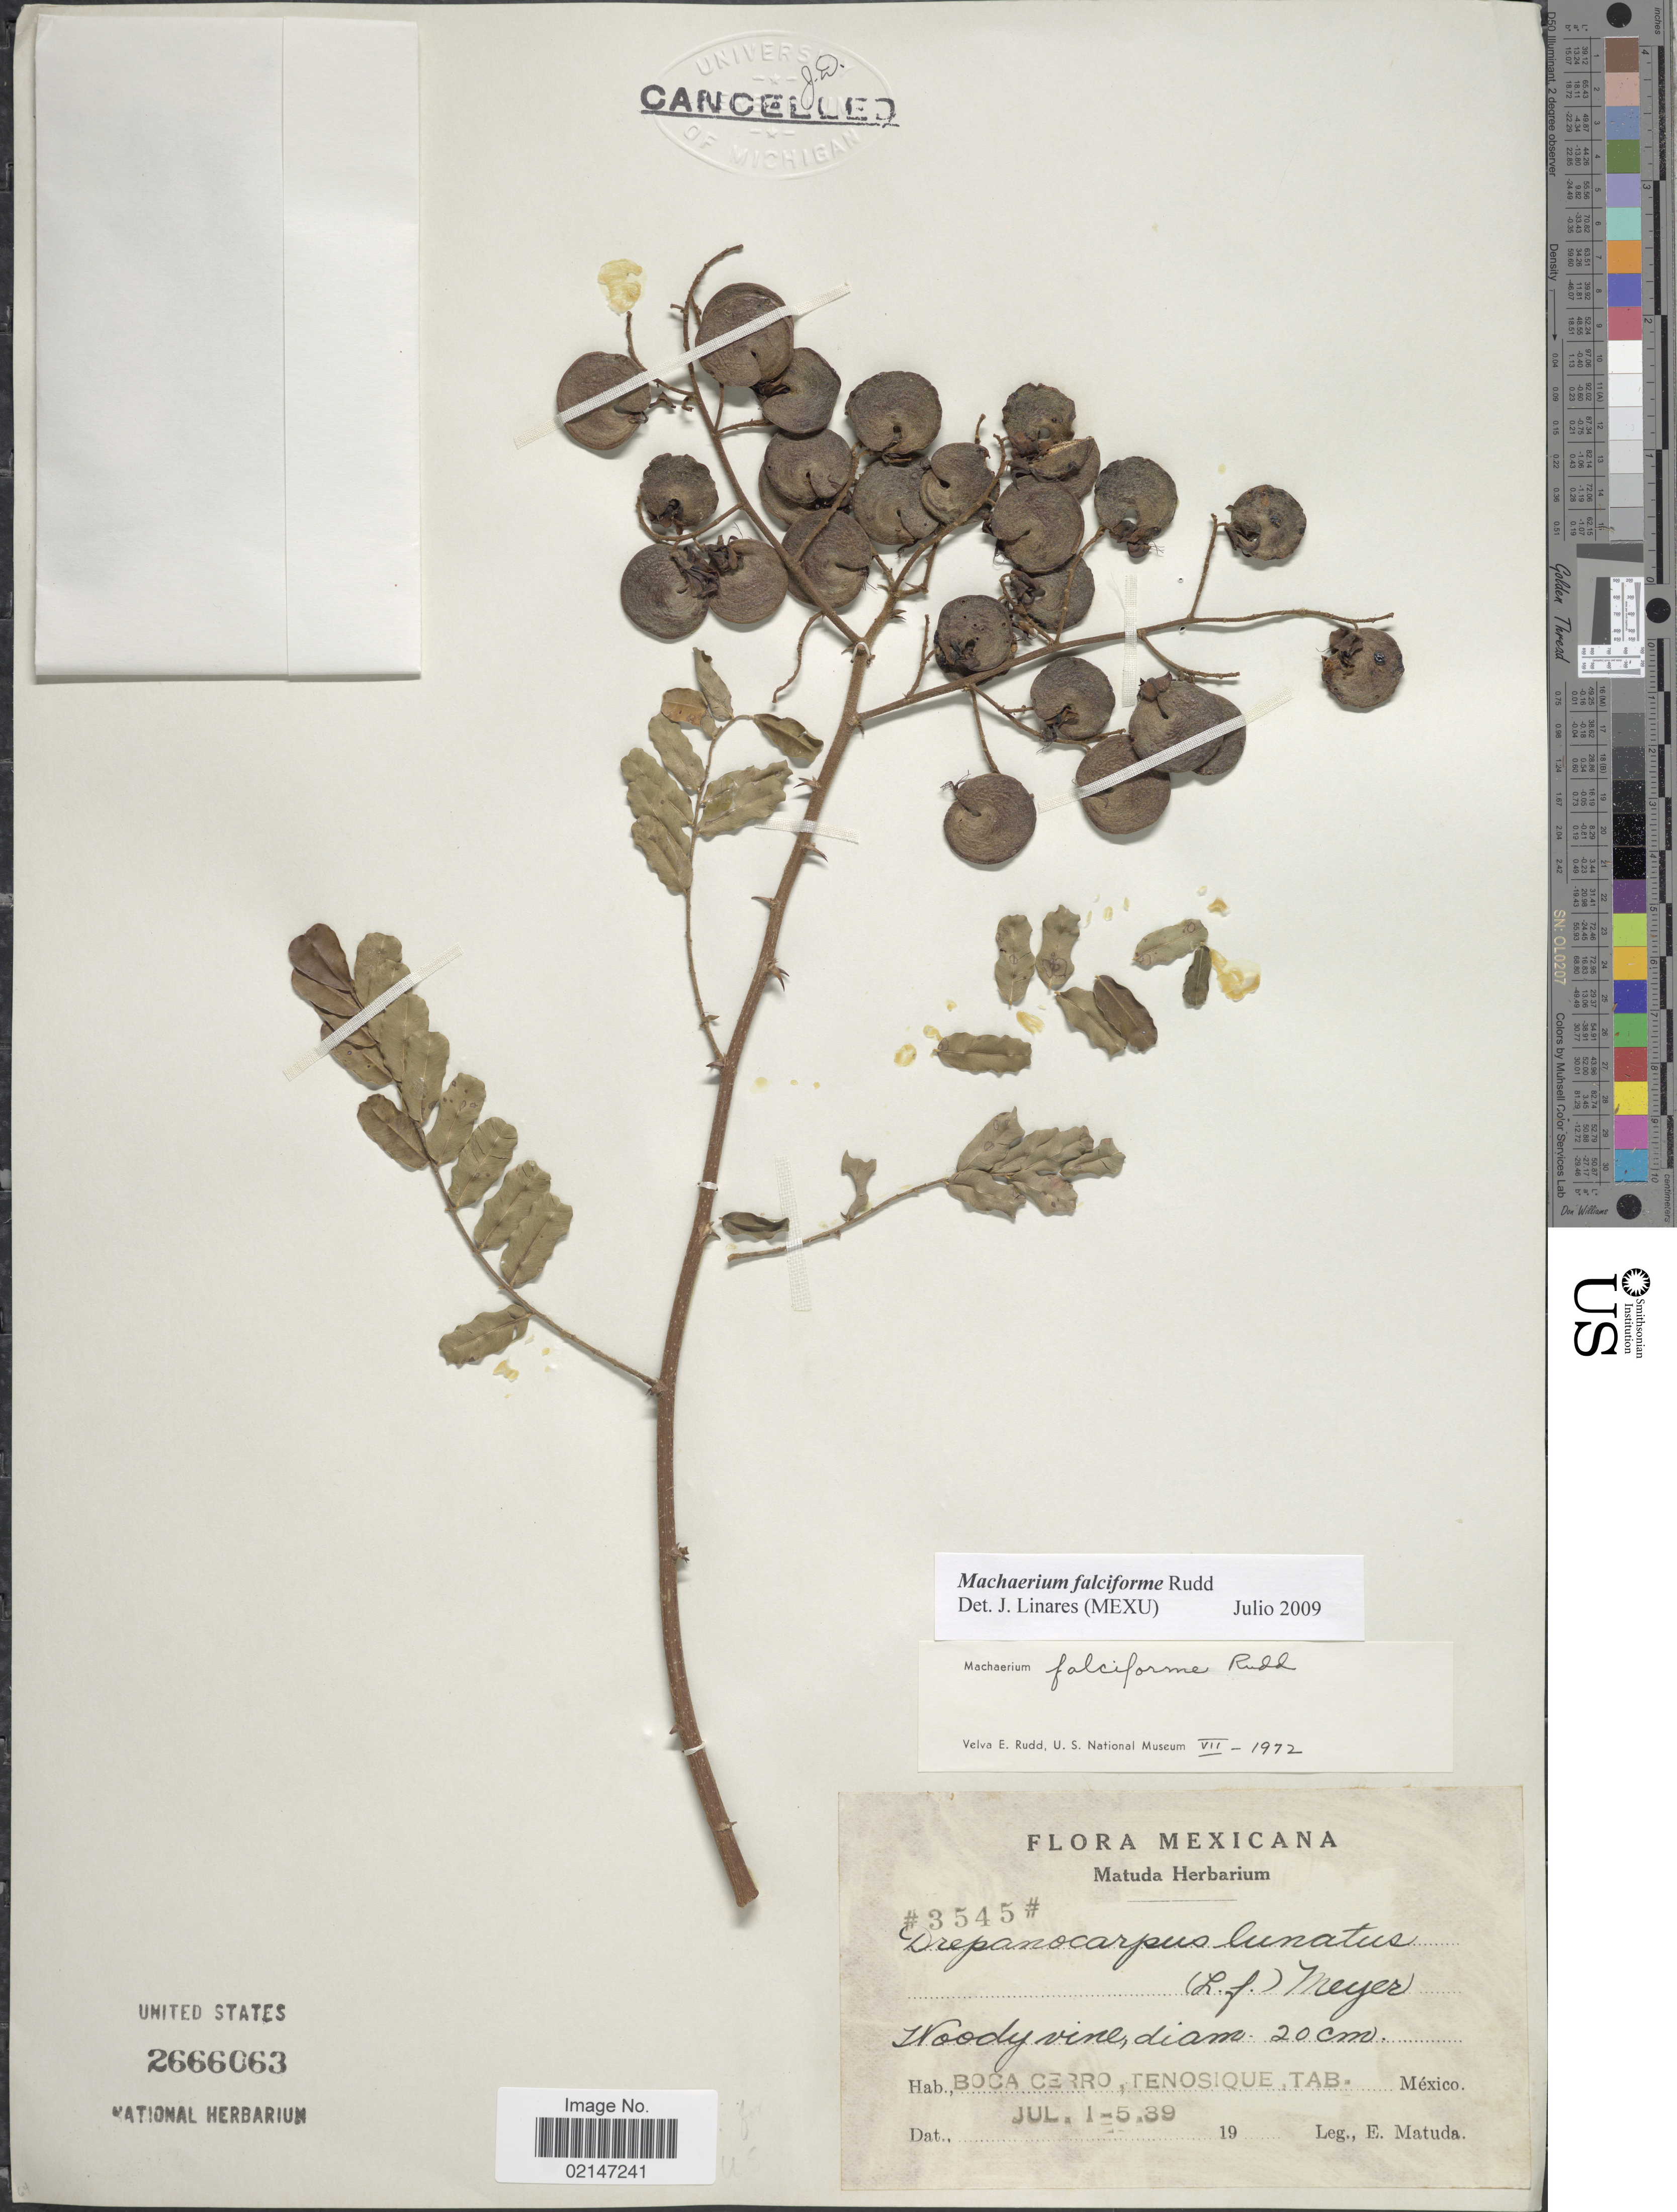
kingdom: Plantae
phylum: Tracheophyta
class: Magnoliopsida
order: Fabales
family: Fabaceae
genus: Machaerium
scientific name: Machaerium falciforme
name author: Rudd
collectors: E. Matuda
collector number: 3545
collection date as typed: Transcribed d/m/y: 1/7/39 to 5/7/39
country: Mexico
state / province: Tabasco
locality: Boca Cerro, Tenosique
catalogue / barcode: US 2666063